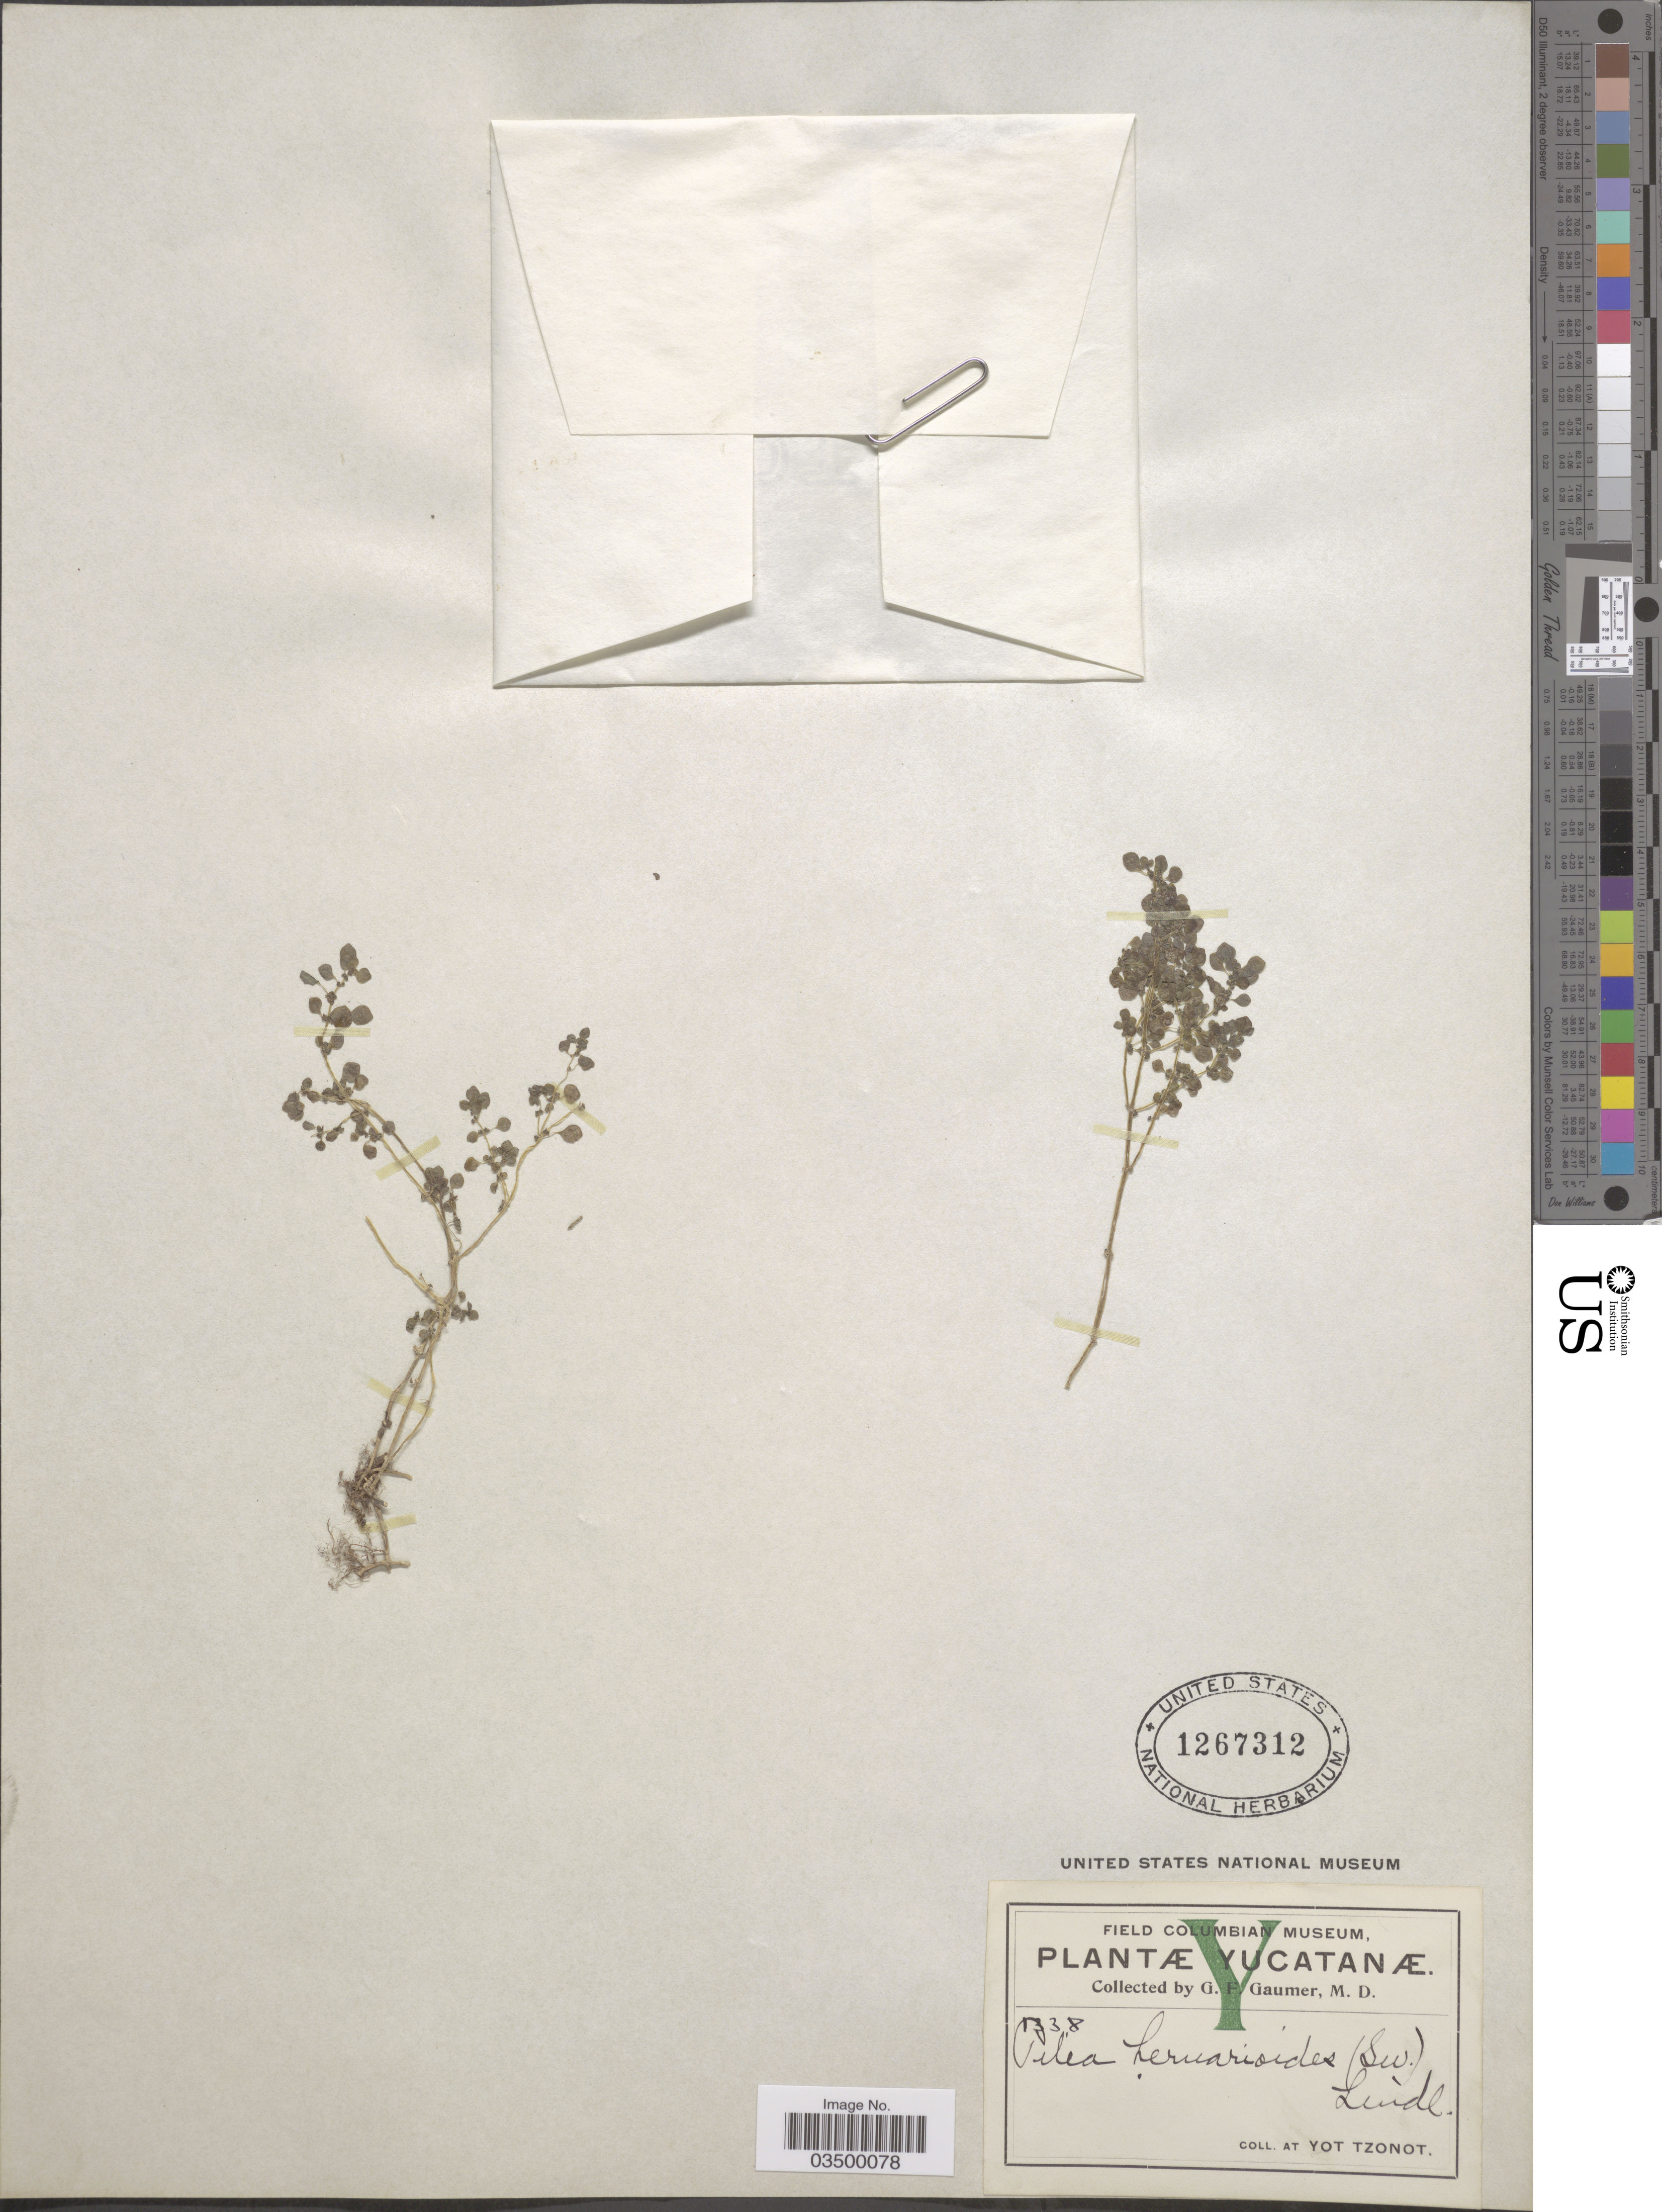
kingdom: Plantae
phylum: Tracheophyta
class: Magnoliopsida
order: Rosales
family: Urticaceae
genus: Pilea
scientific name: Pilea herniarioides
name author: (Sw.) Lindl.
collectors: G. F. Gaumer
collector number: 1338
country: Mexico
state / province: Yucatán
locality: At Yot Tzonot.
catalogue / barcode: US 1267312